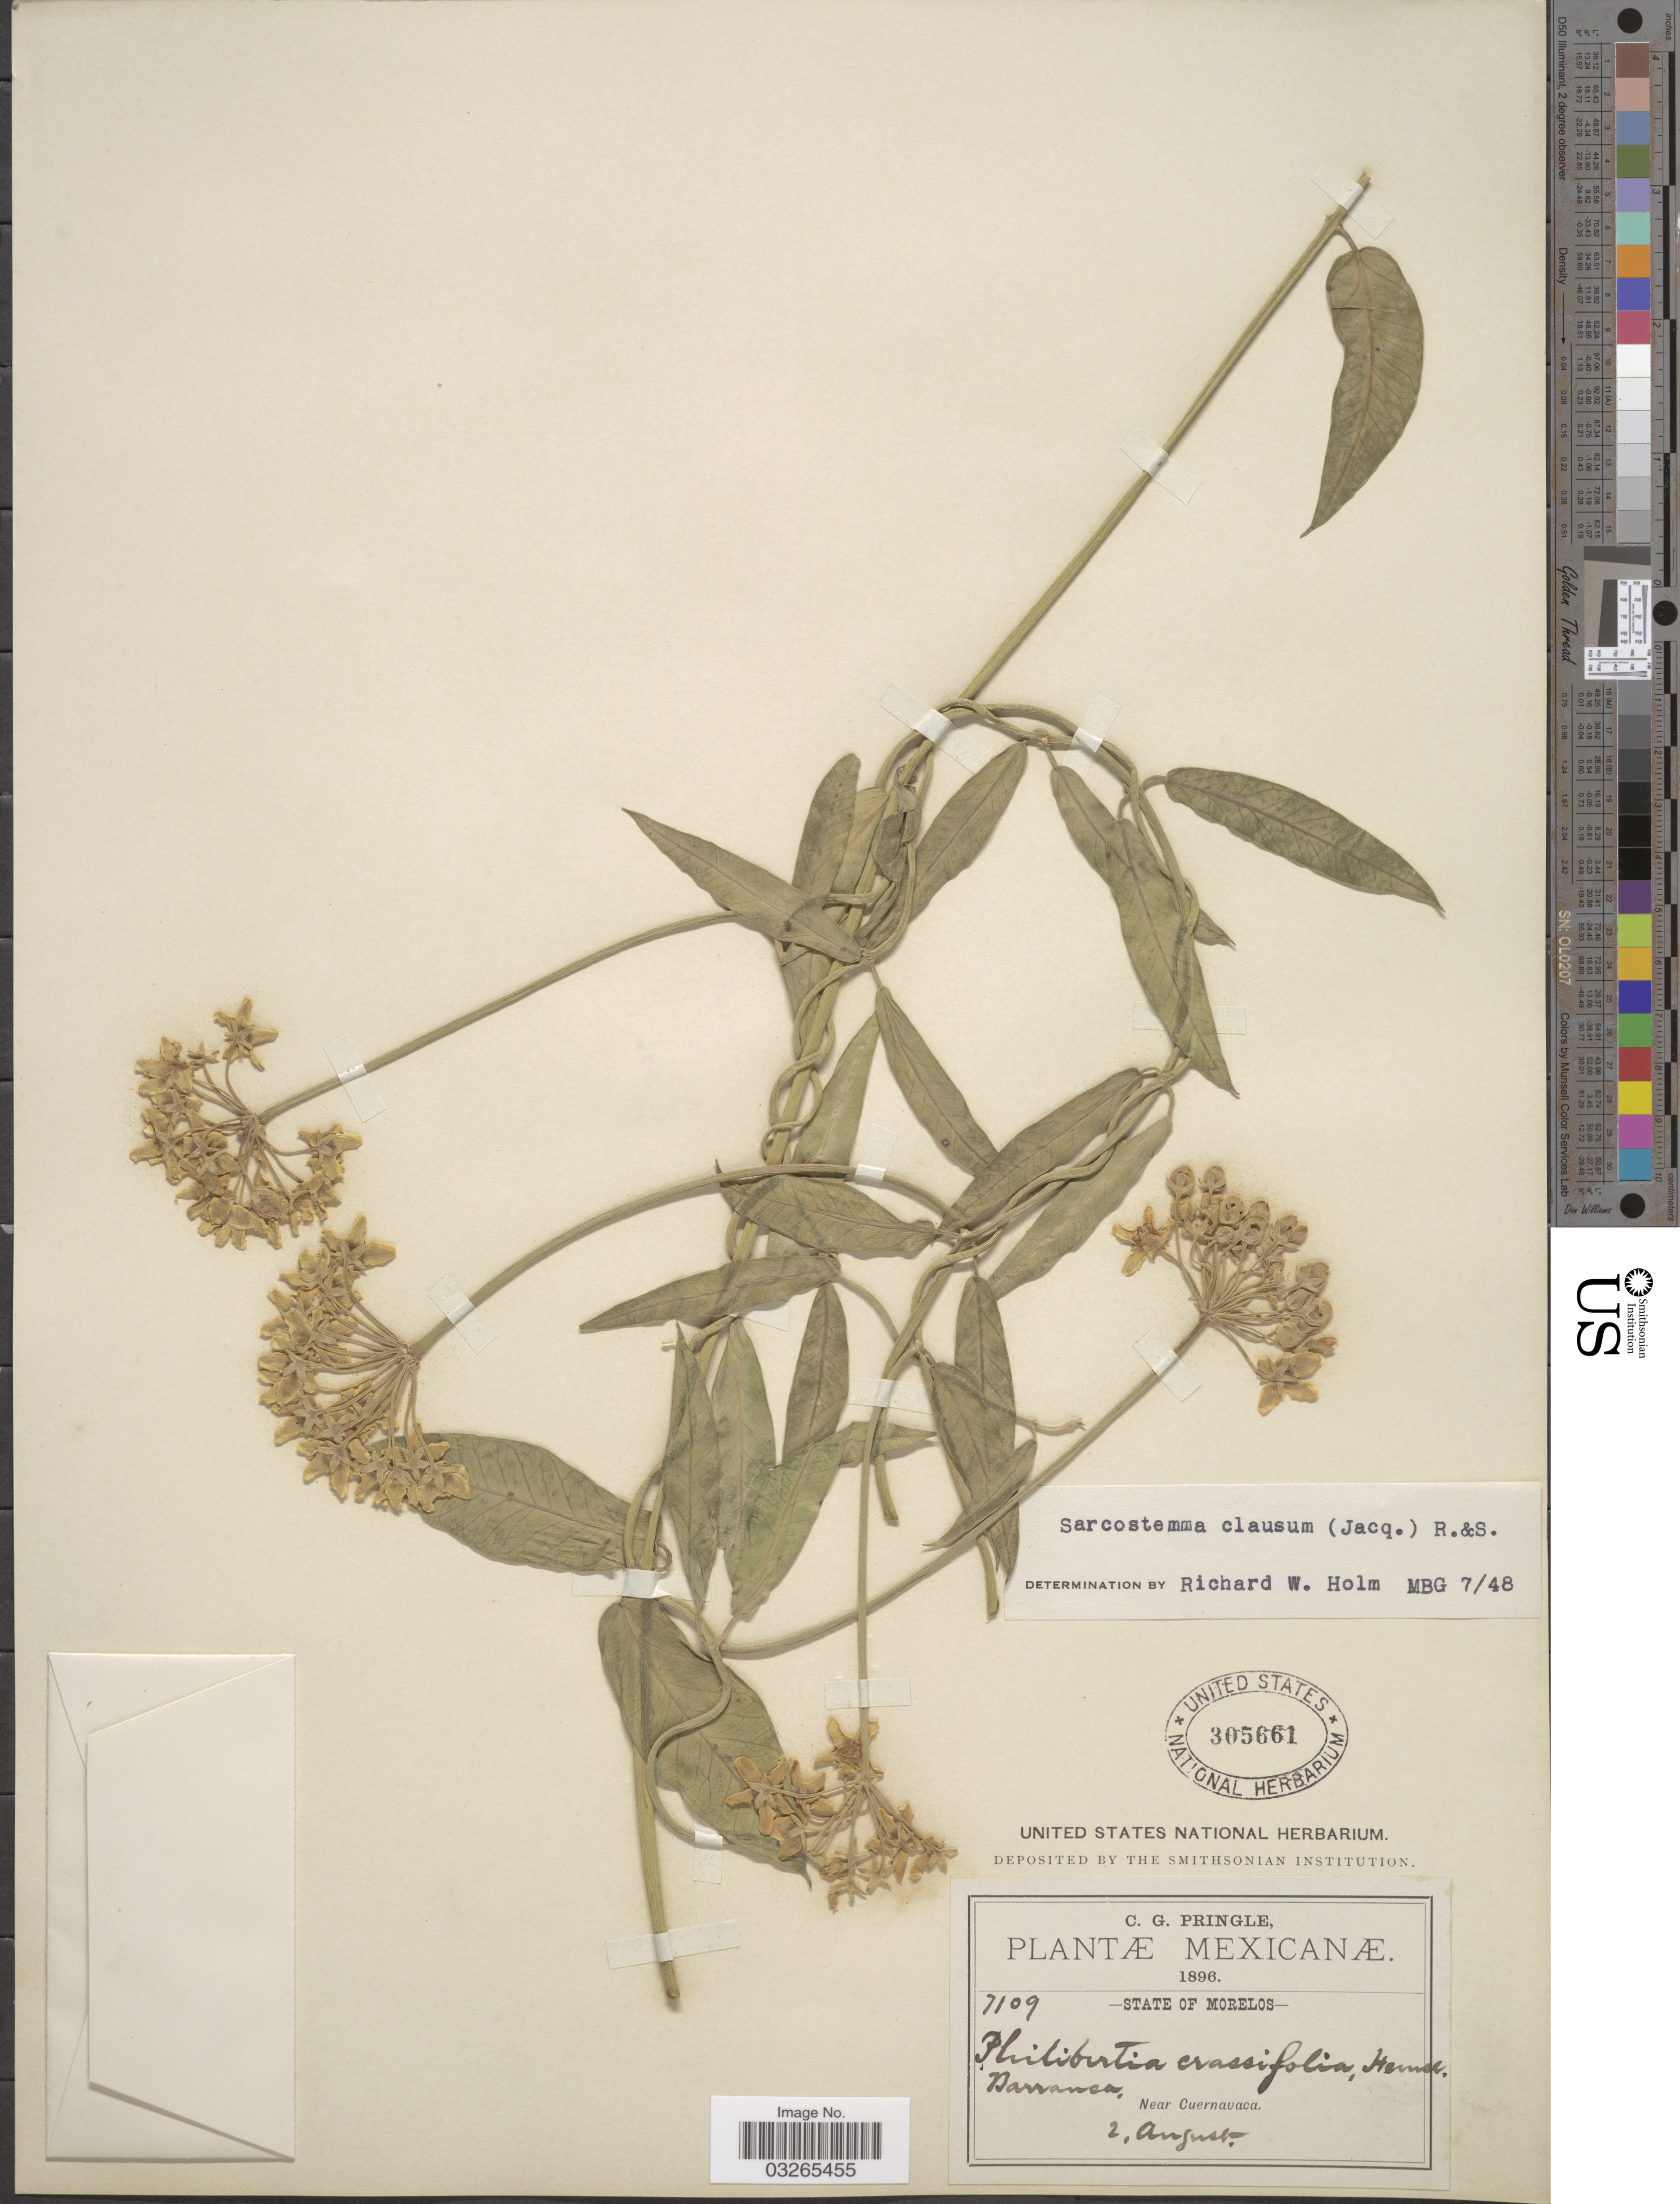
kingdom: Plantae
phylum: Tracheophyta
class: Magnoliopsida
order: Gentianales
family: Apocynaceae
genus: Sarcostemma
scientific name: Sarcostemma clausum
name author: (Jacq.) Schult.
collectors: C. G. Pringle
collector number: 7109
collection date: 1896-08-02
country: Mexico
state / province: Morelos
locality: Barranca, near Cuernavaca.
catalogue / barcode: US 305661